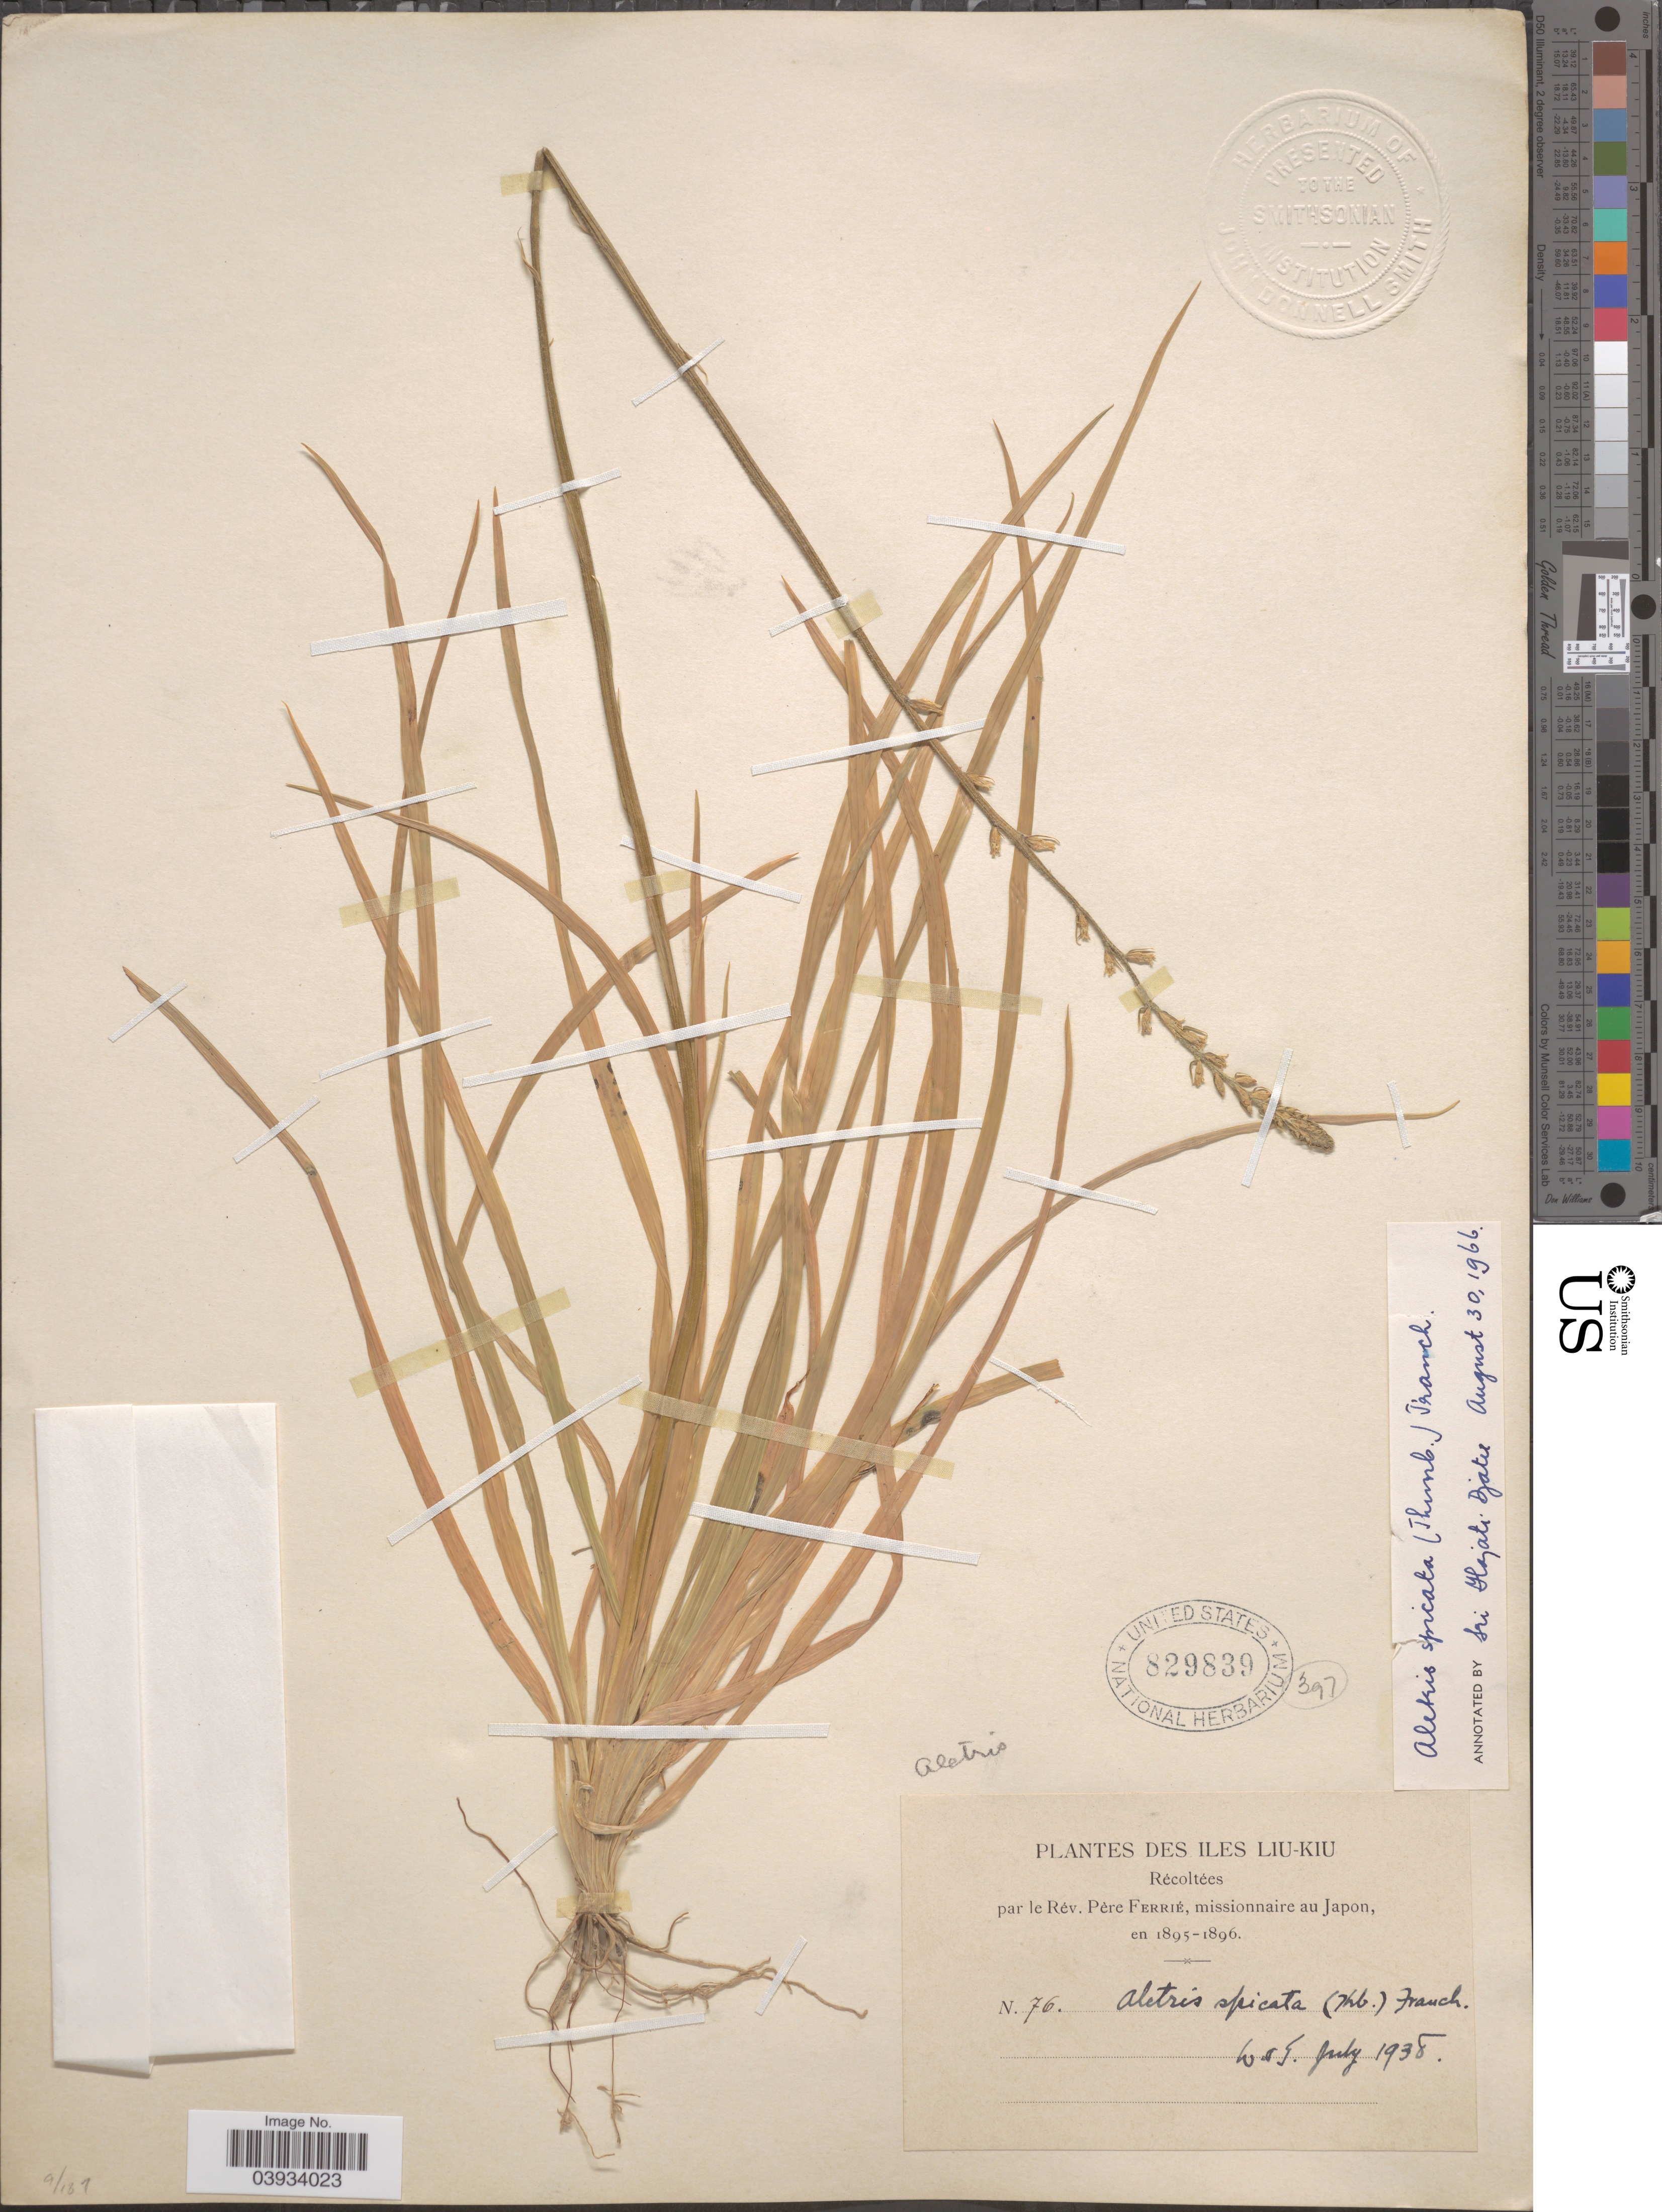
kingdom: Plantae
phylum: Tracheophyta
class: Liliopsida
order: Dioscoreales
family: Nartheciaceae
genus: Aletris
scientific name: Aletris spicata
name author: (Thunb.) Franch.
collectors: P. Ferrié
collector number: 76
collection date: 1938-07-03/1938-07-05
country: Japan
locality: Iles Liu-Kiu.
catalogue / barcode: US 829839